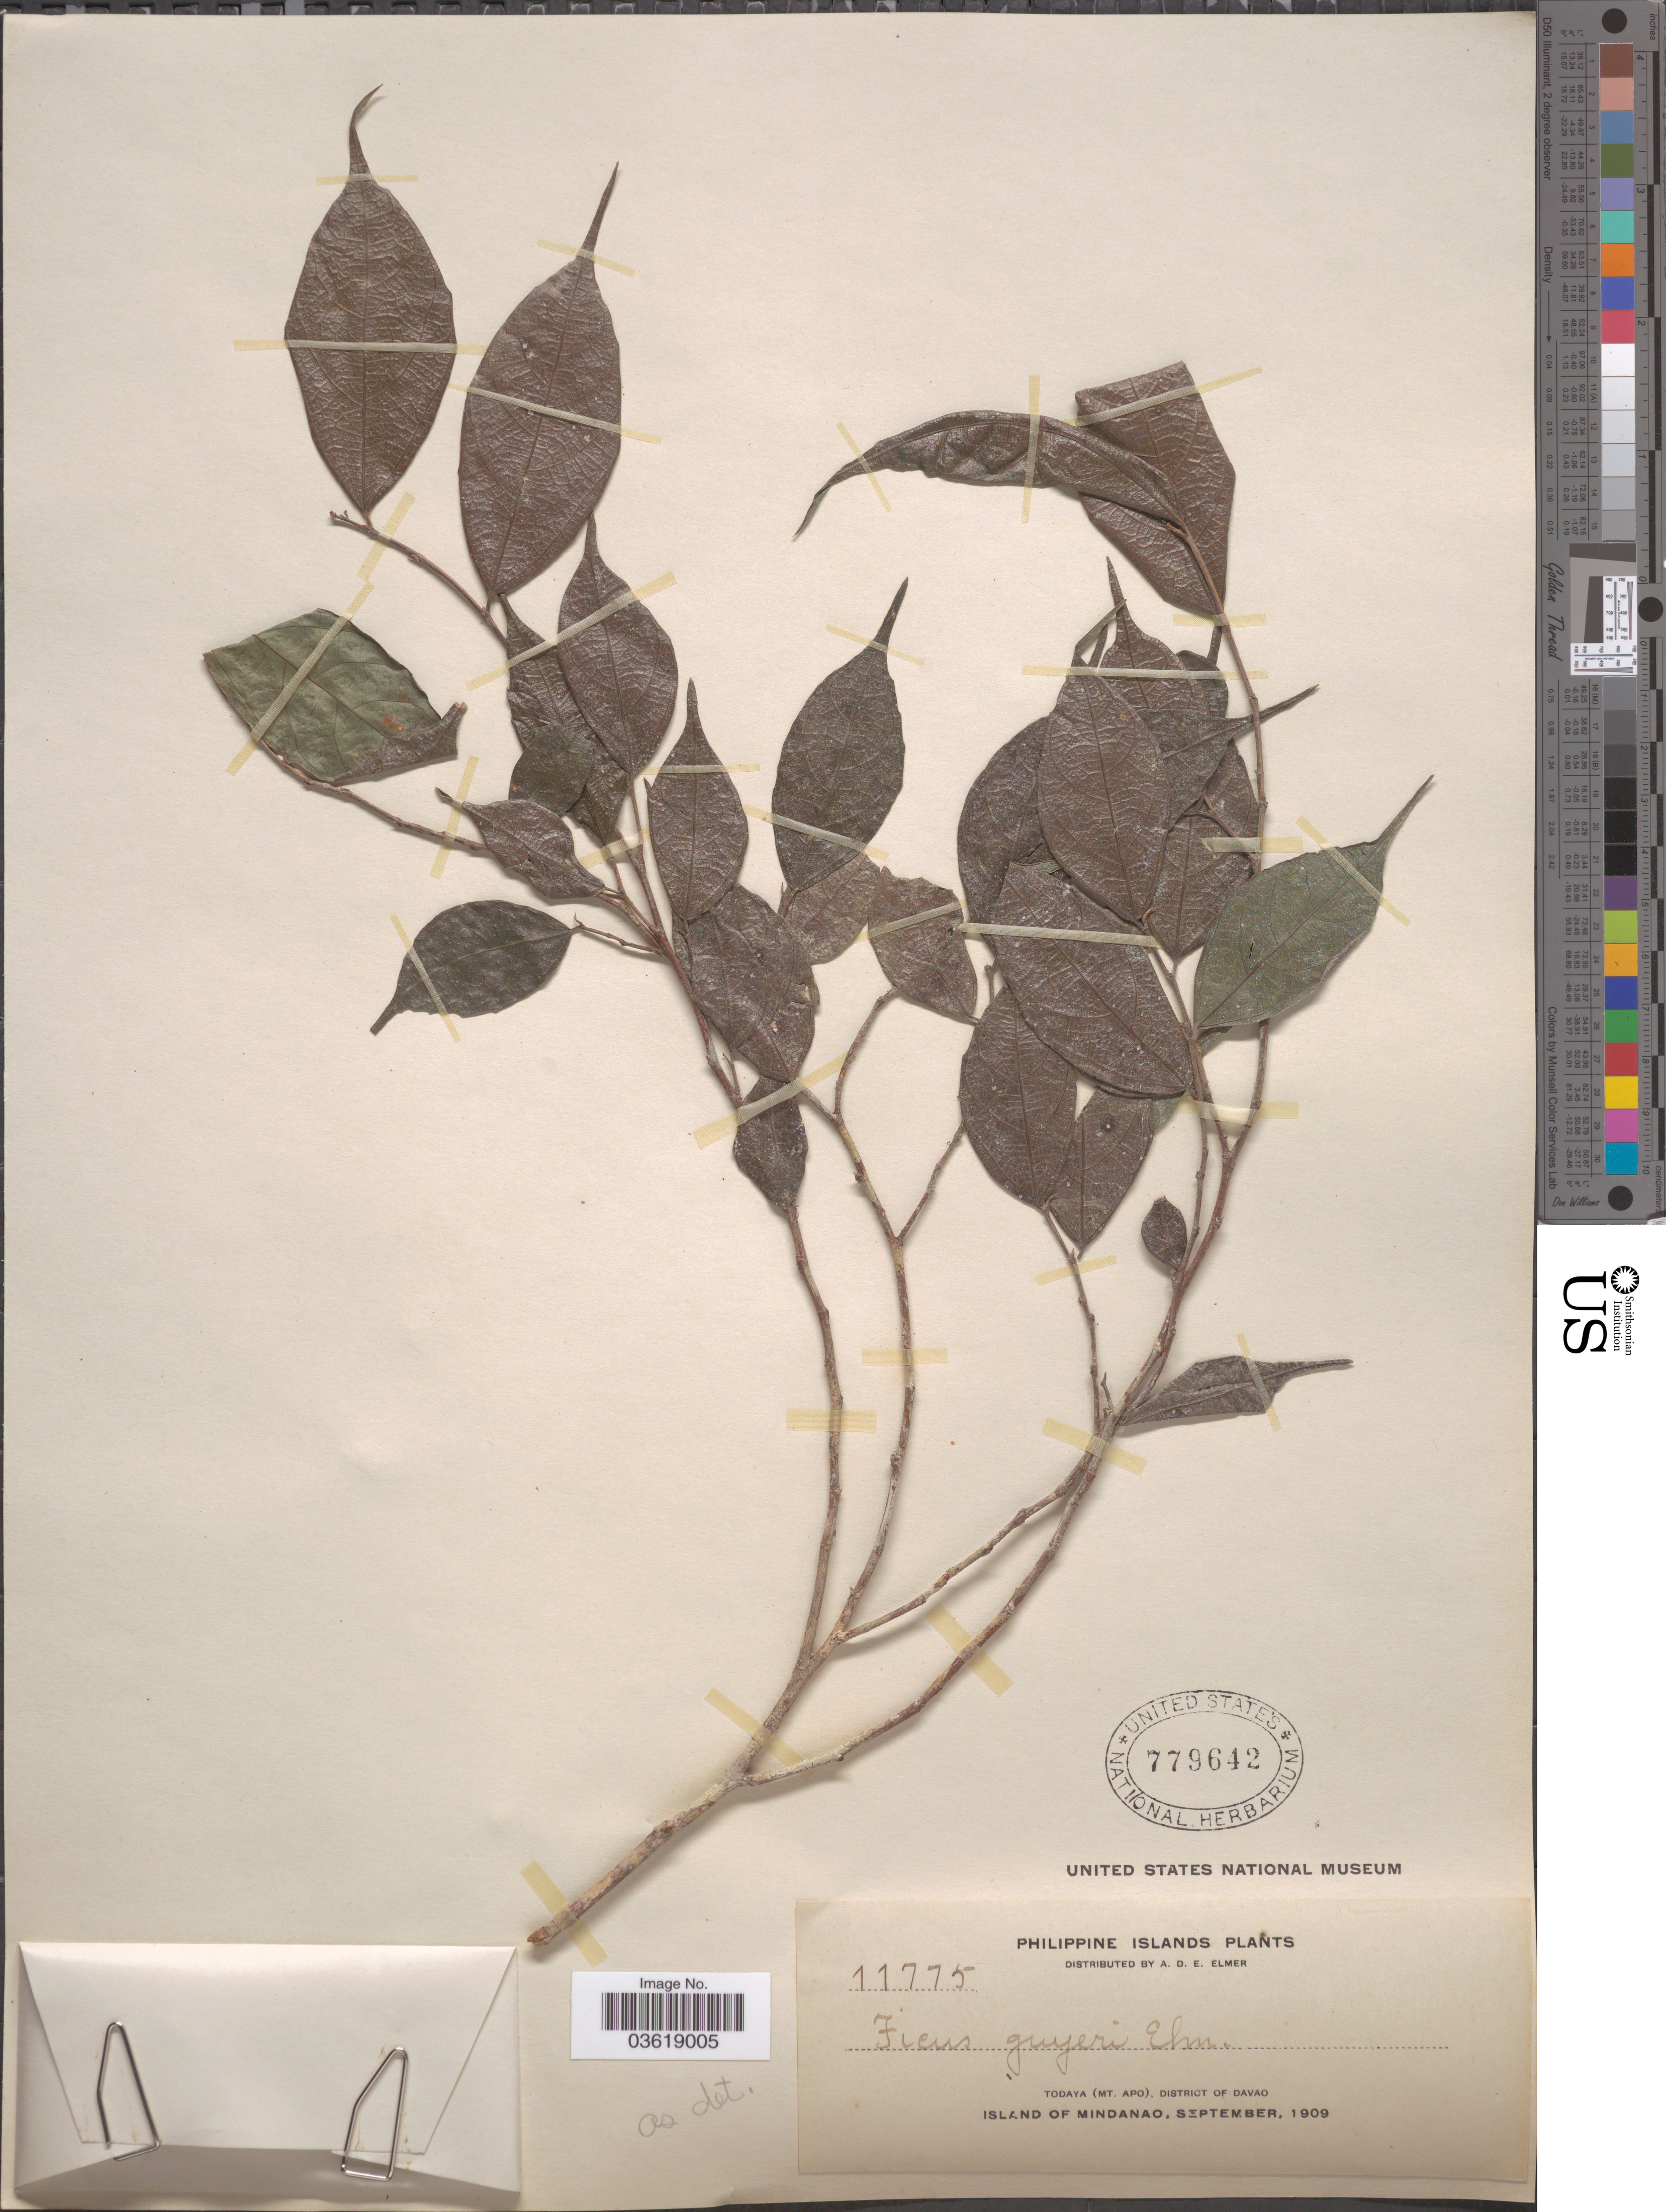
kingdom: Plantae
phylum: Tracheophyta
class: Magnoliopsida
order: Rosales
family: Moraceae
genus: Ficus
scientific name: Ficus guyeri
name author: Elmer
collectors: A. D. E. Elmer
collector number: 11775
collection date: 1909-09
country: Philippines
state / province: Davao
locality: Philippine Islands. Todaya (Mt. Apo), District of Davao. Island of Mindanao.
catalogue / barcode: US 779642